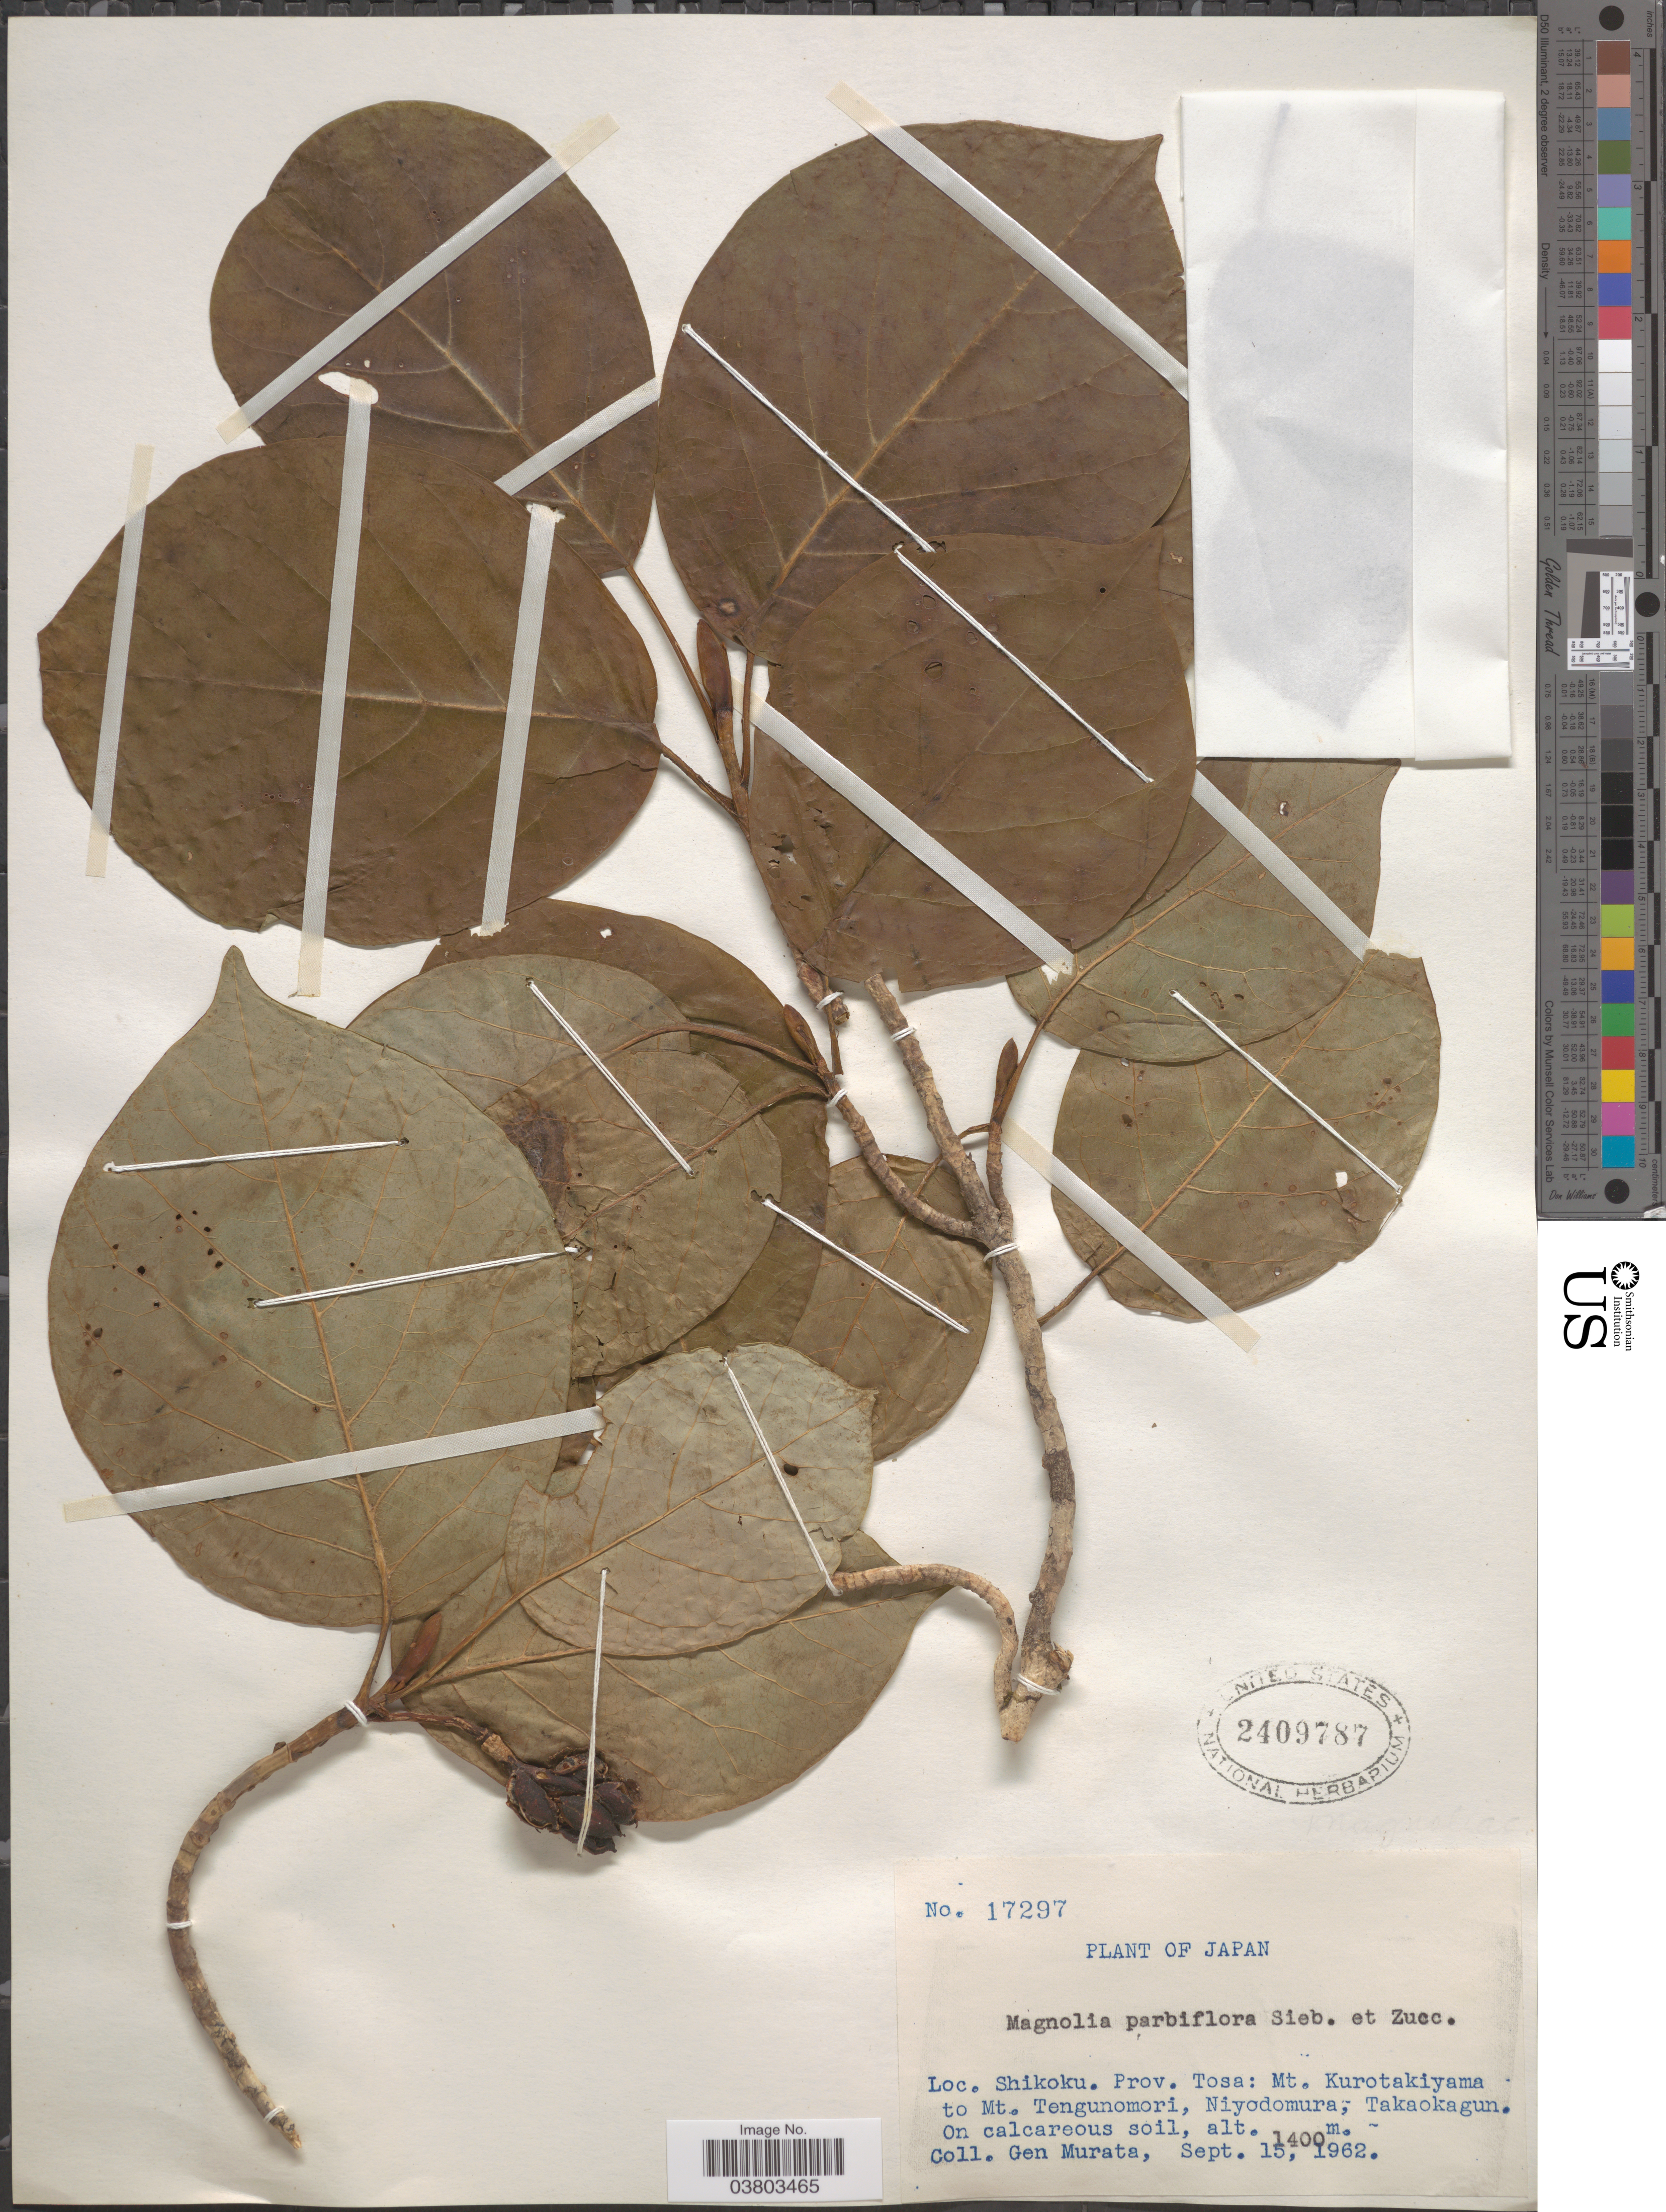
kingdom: Plantae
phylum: Tracheophyta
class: Magnoliopsida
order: Magnoliales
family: Magnoliaceae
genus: Magnolia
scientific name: Magnolia sieboldii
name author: K. Koch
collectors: G. Murata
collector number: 17297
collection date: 1962-09-15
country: Japan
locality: Shikoku. Prov. Tosa: Mt. Kurotakiyama to Mt. Tengunomori, Niyodomura, Takaokagun.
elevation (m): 1400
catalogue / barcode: US 2409787